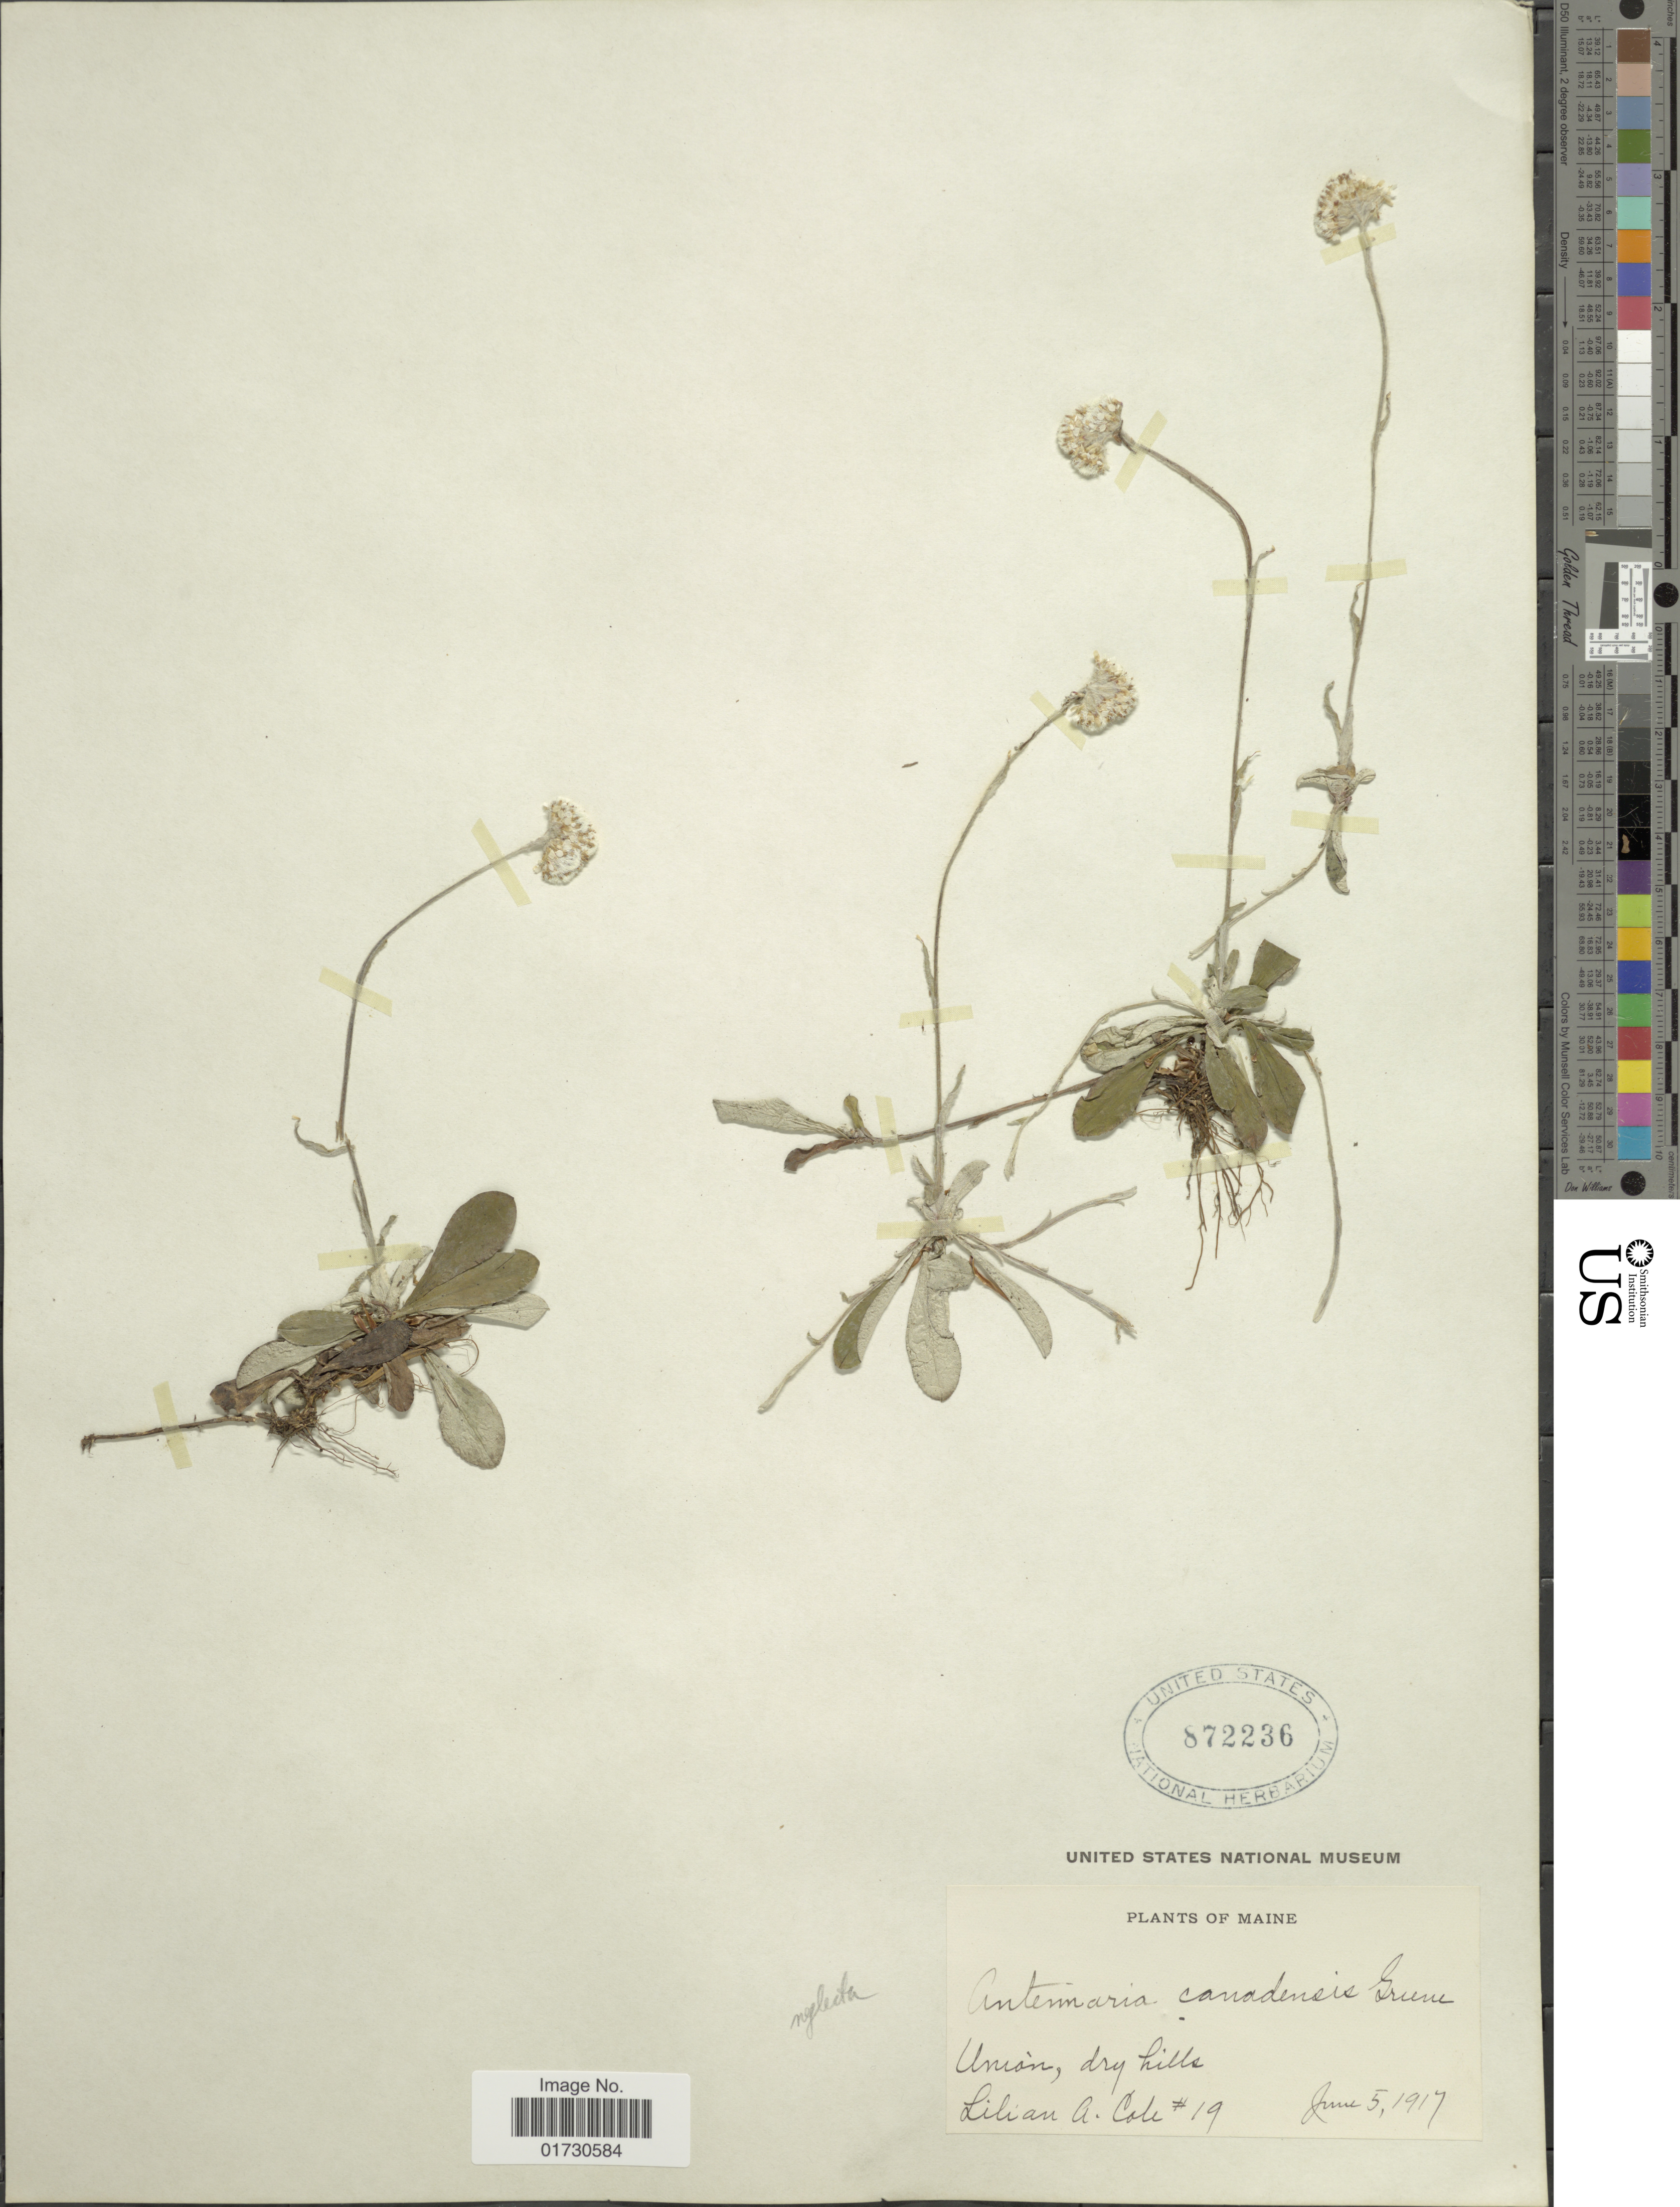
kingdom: Plantae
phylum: Tracheophyta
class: Magnoliopsida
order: Asterales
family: Asteraceae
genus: Antennaria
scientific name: Antennaria canadensis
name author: Greene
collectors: L. A. Cole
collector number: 19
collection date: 1917-06-05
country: United States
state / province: Maine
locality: Union, dry hills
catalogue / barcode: US 872236